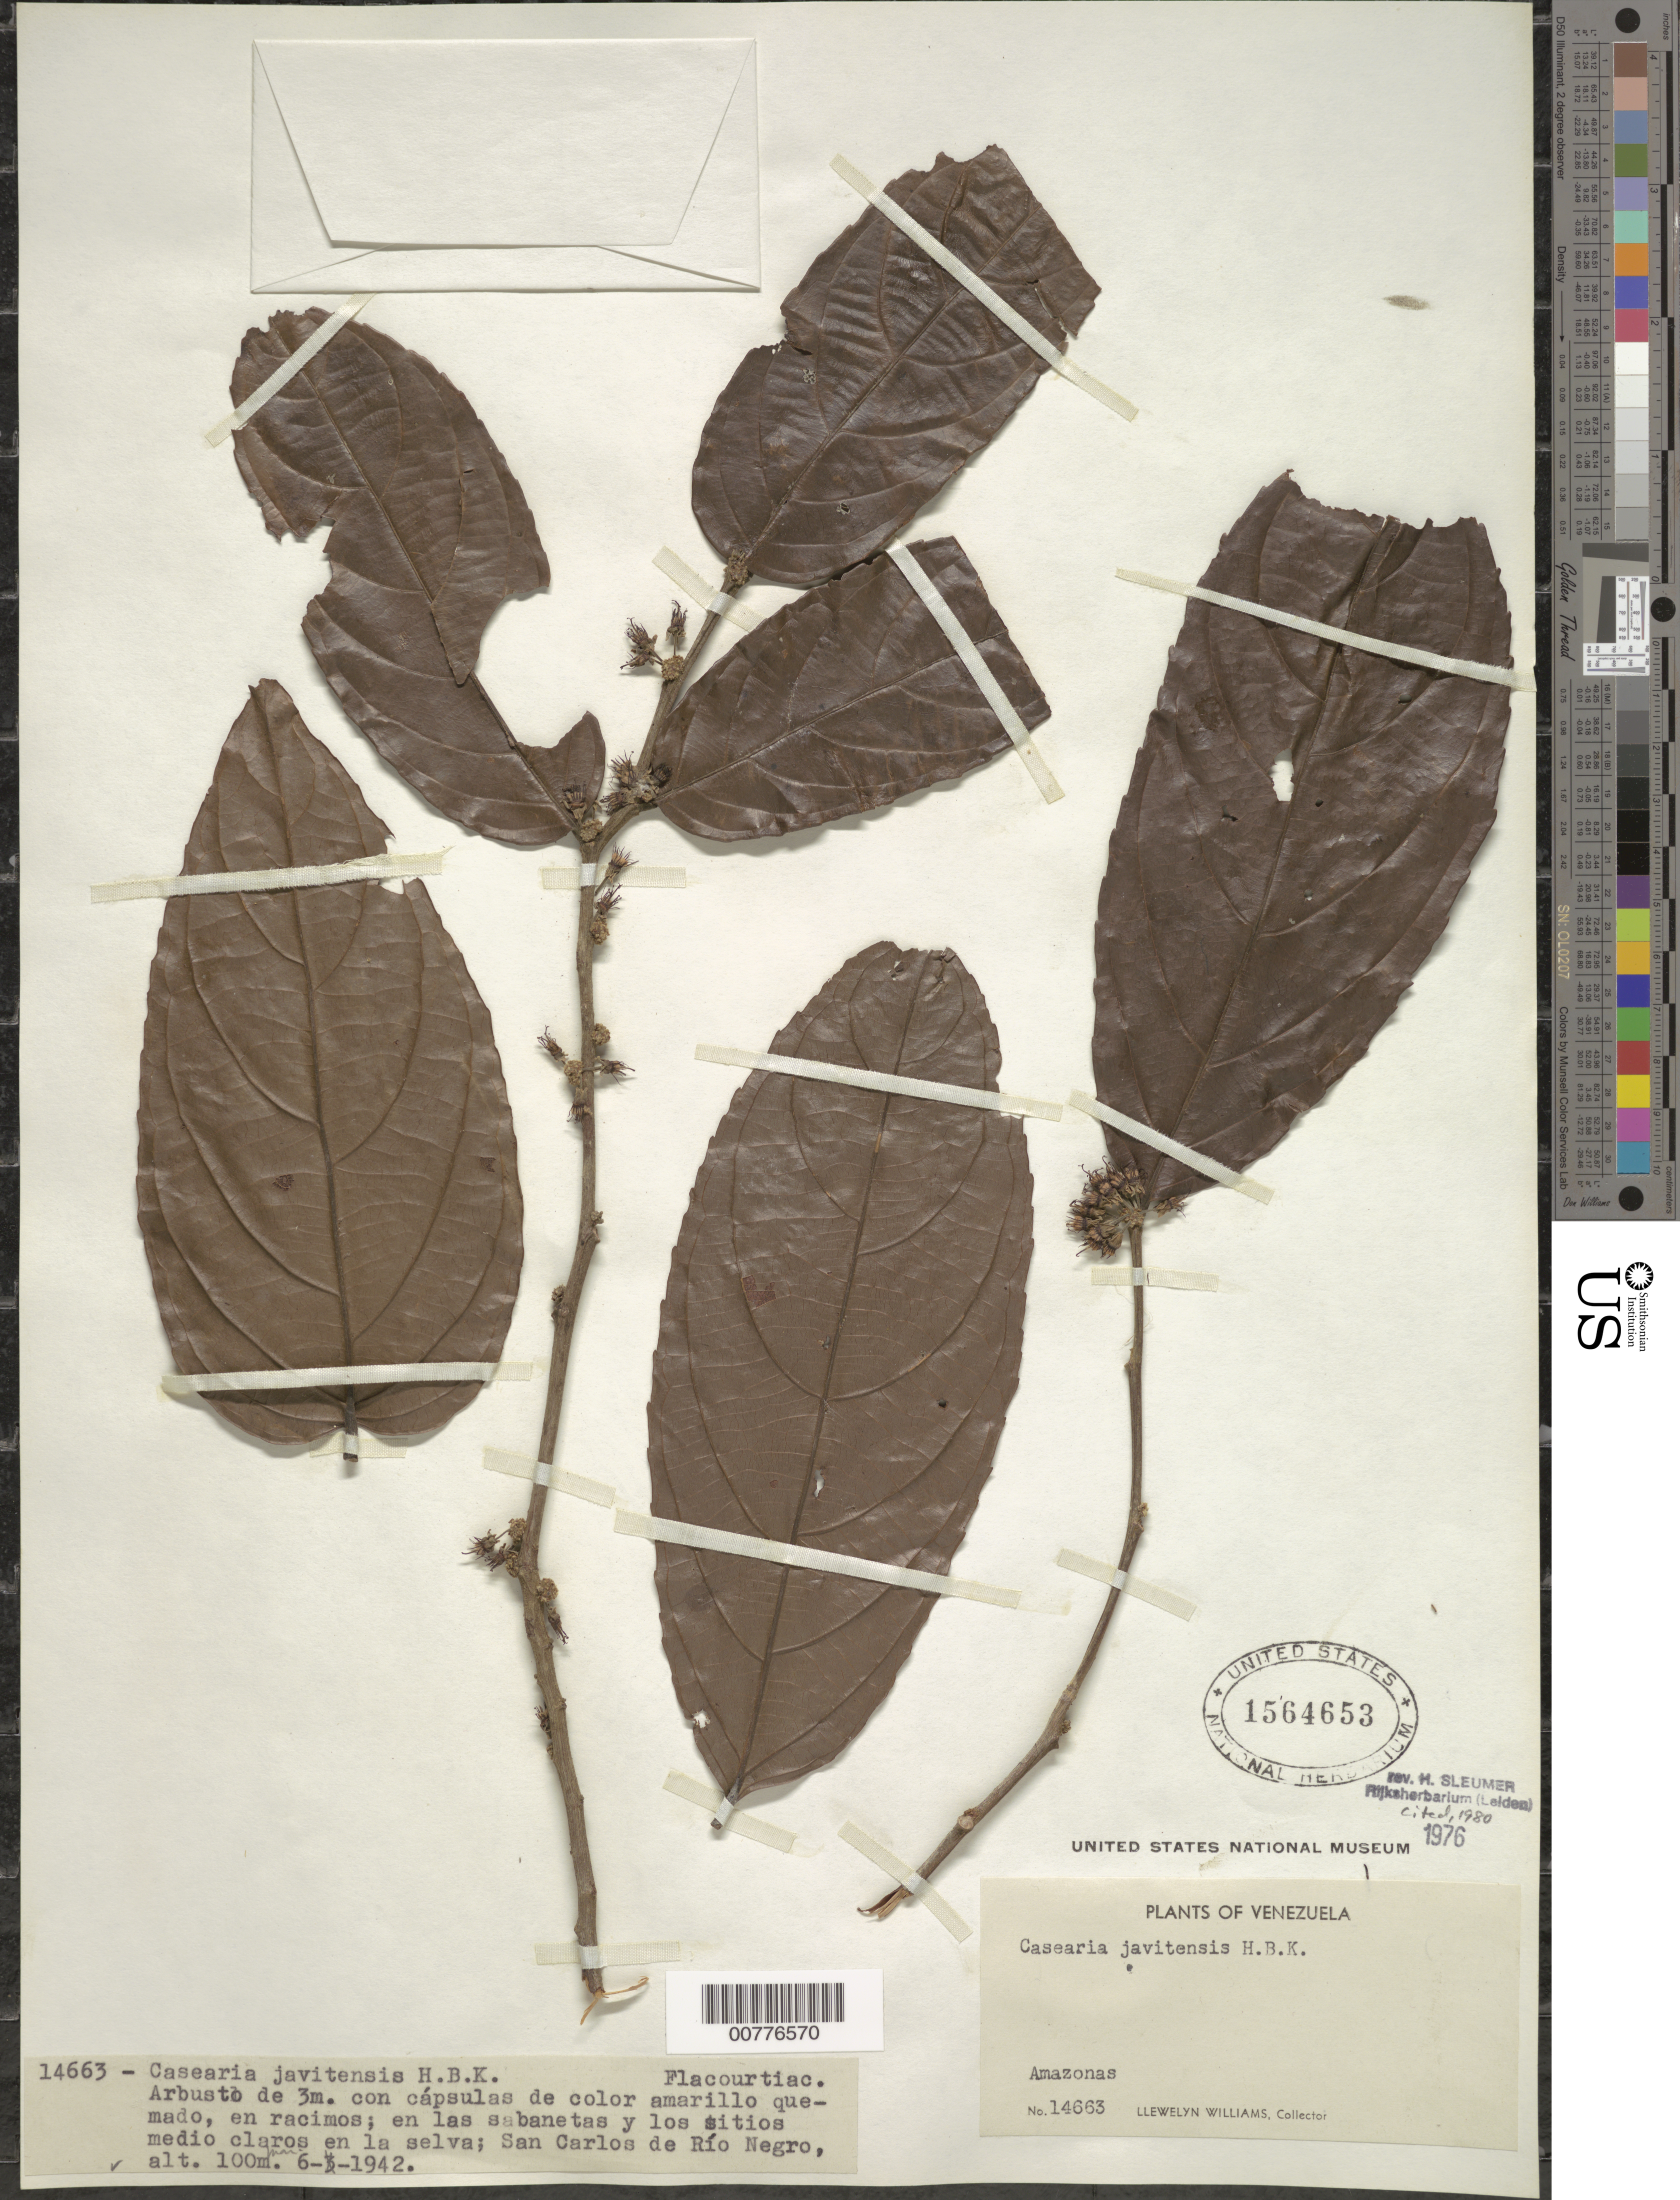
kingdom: Plantae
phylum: Tracheophyta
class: Magnoliopsida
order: Malpighiales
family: Salicaceae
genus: Piparea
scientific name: Piparea multiflora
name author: C.F. Gaertn.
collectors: Ll. Williams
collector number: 14663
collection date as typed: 6-Mar-42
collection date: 1942-03-06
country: Venezuela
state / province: Amazonas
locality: San Carlos de Río Negro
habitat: Sabanetas y los sitios medio claros en la selva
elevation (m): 100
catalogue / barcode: US 1564653